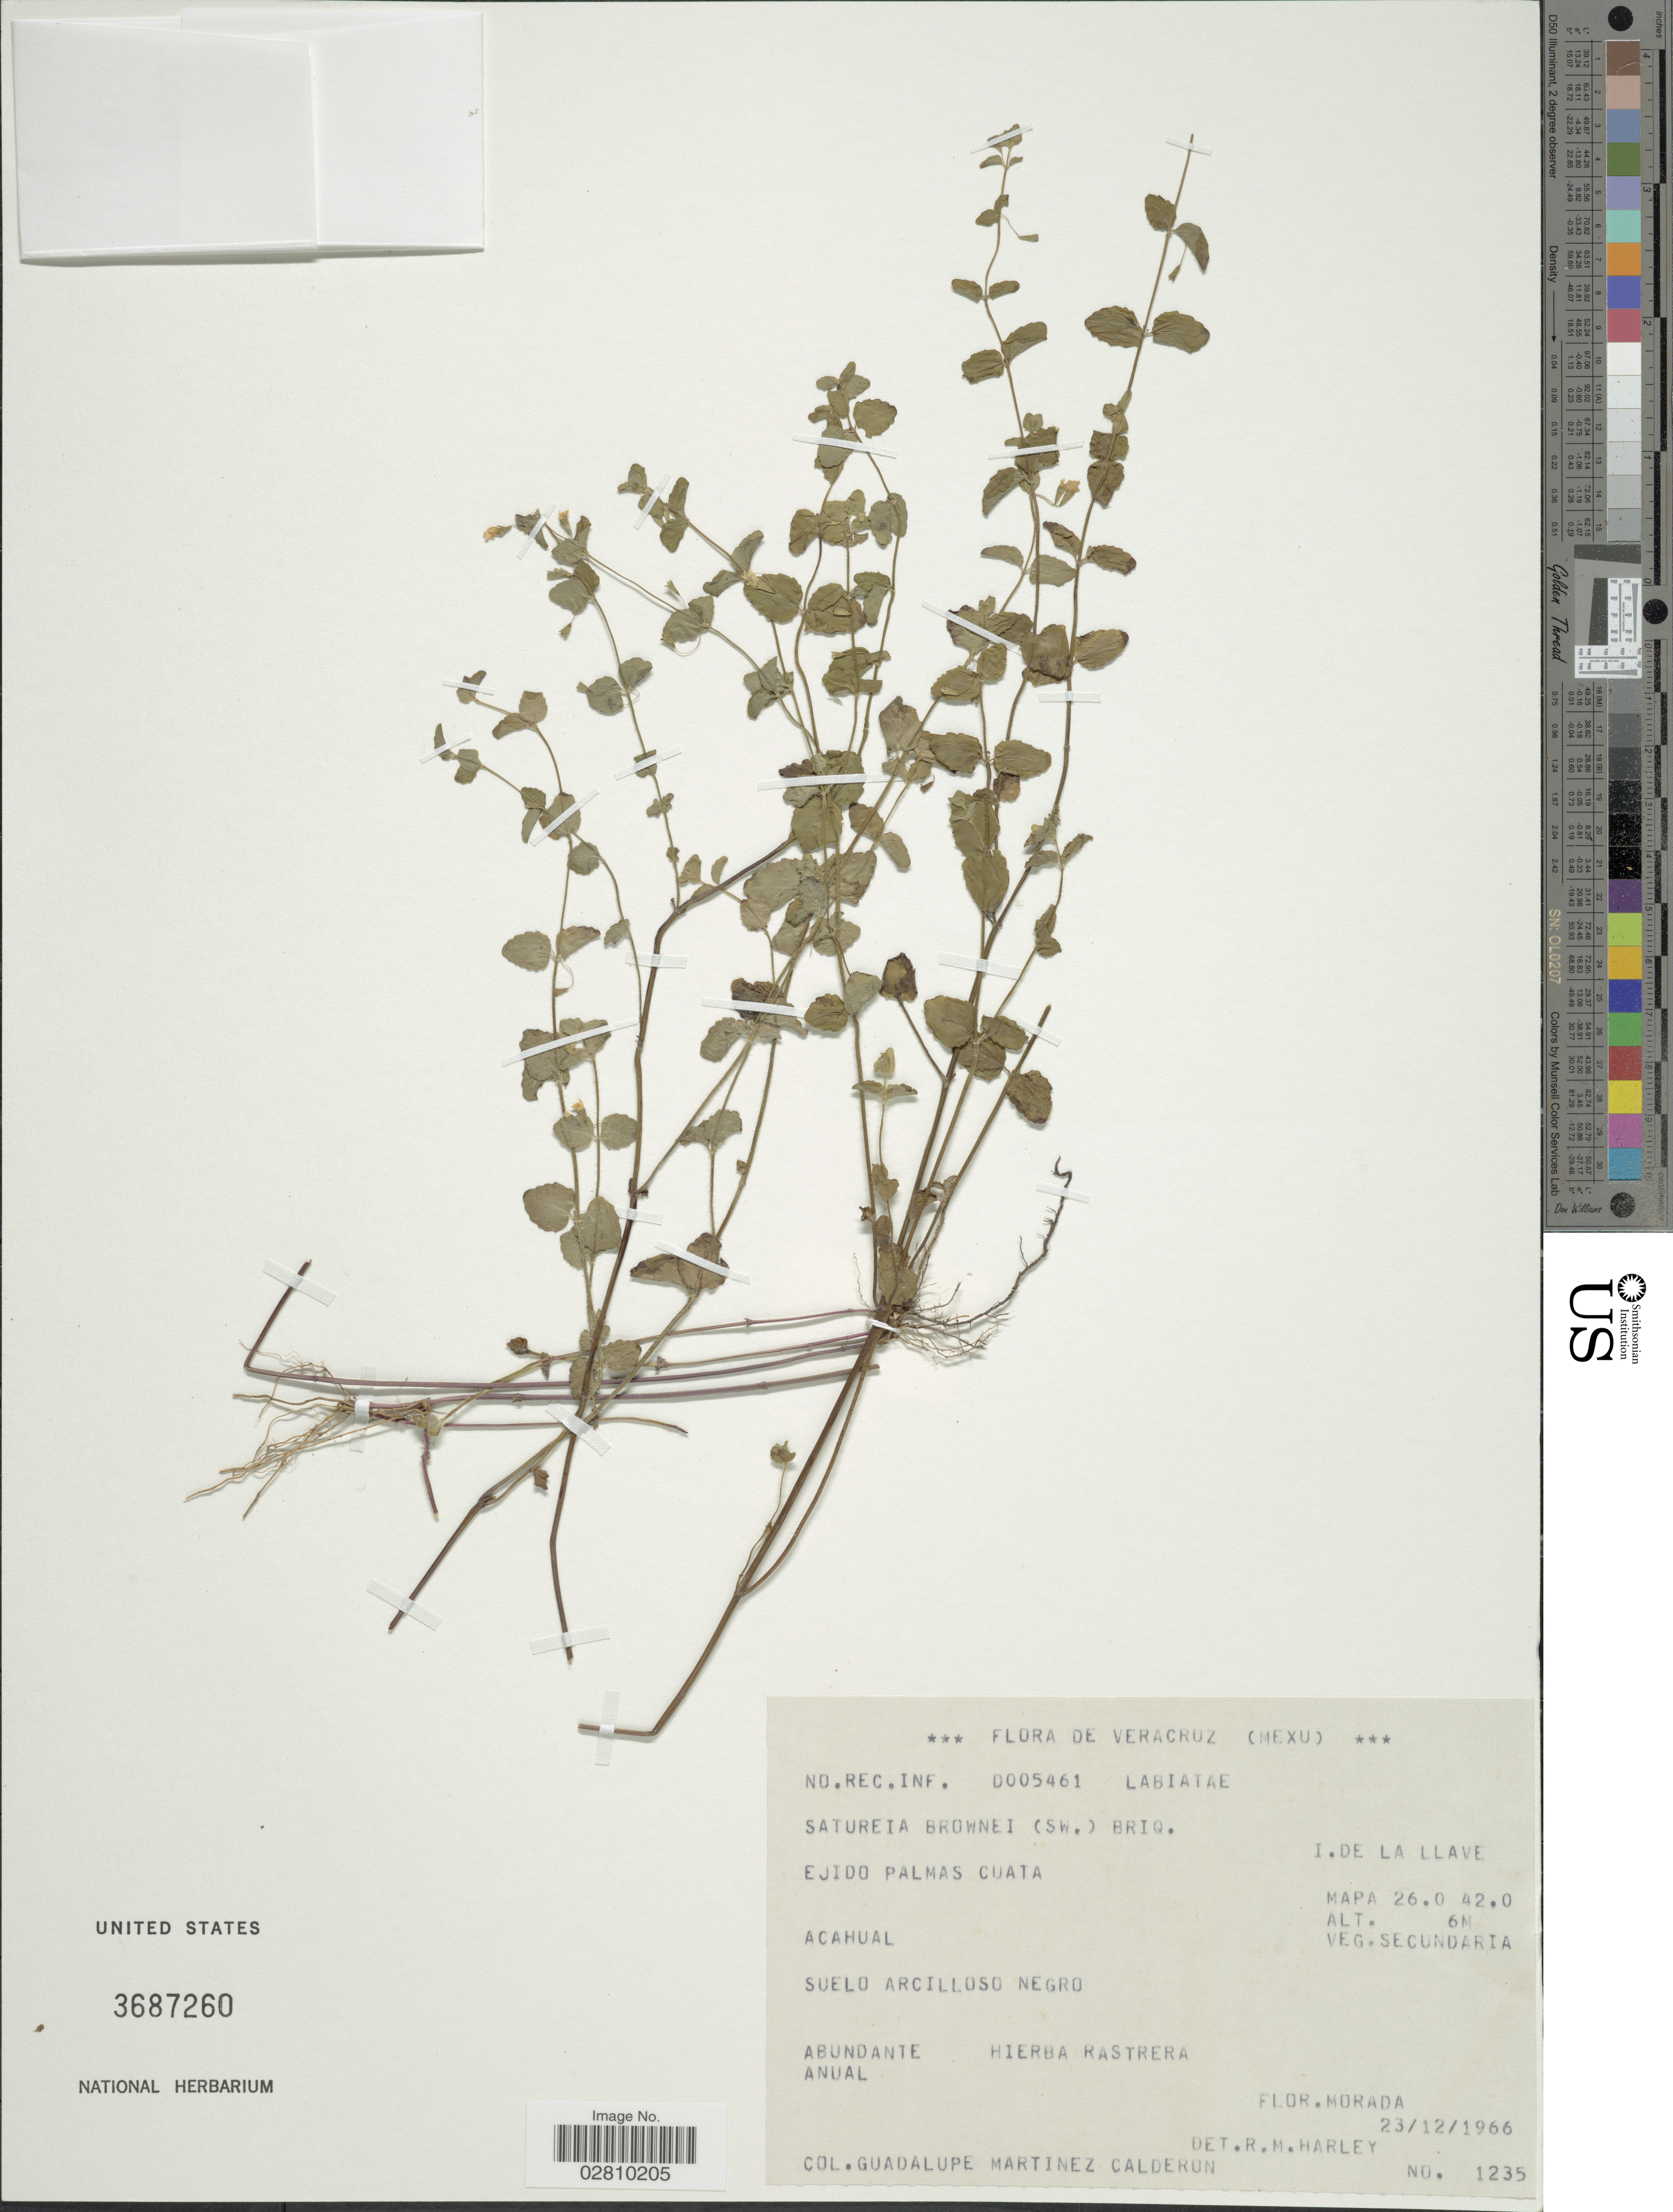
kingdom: Plantae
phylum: Tracheophyta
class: Magnoliopsida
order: Lamiales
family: Lamiaceae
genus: Clinopodium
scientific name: Clinopodium brownei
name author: (Sw.) Kuntze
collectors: G. Martinez-C.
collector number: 1235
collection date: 1966-12-23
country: Mexico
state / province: Veracruz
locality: Ejido Palmas Cuata. I. de la llave. Acahual. Mapa 26.0 42.0.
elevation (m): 6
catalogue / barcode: US 3687260